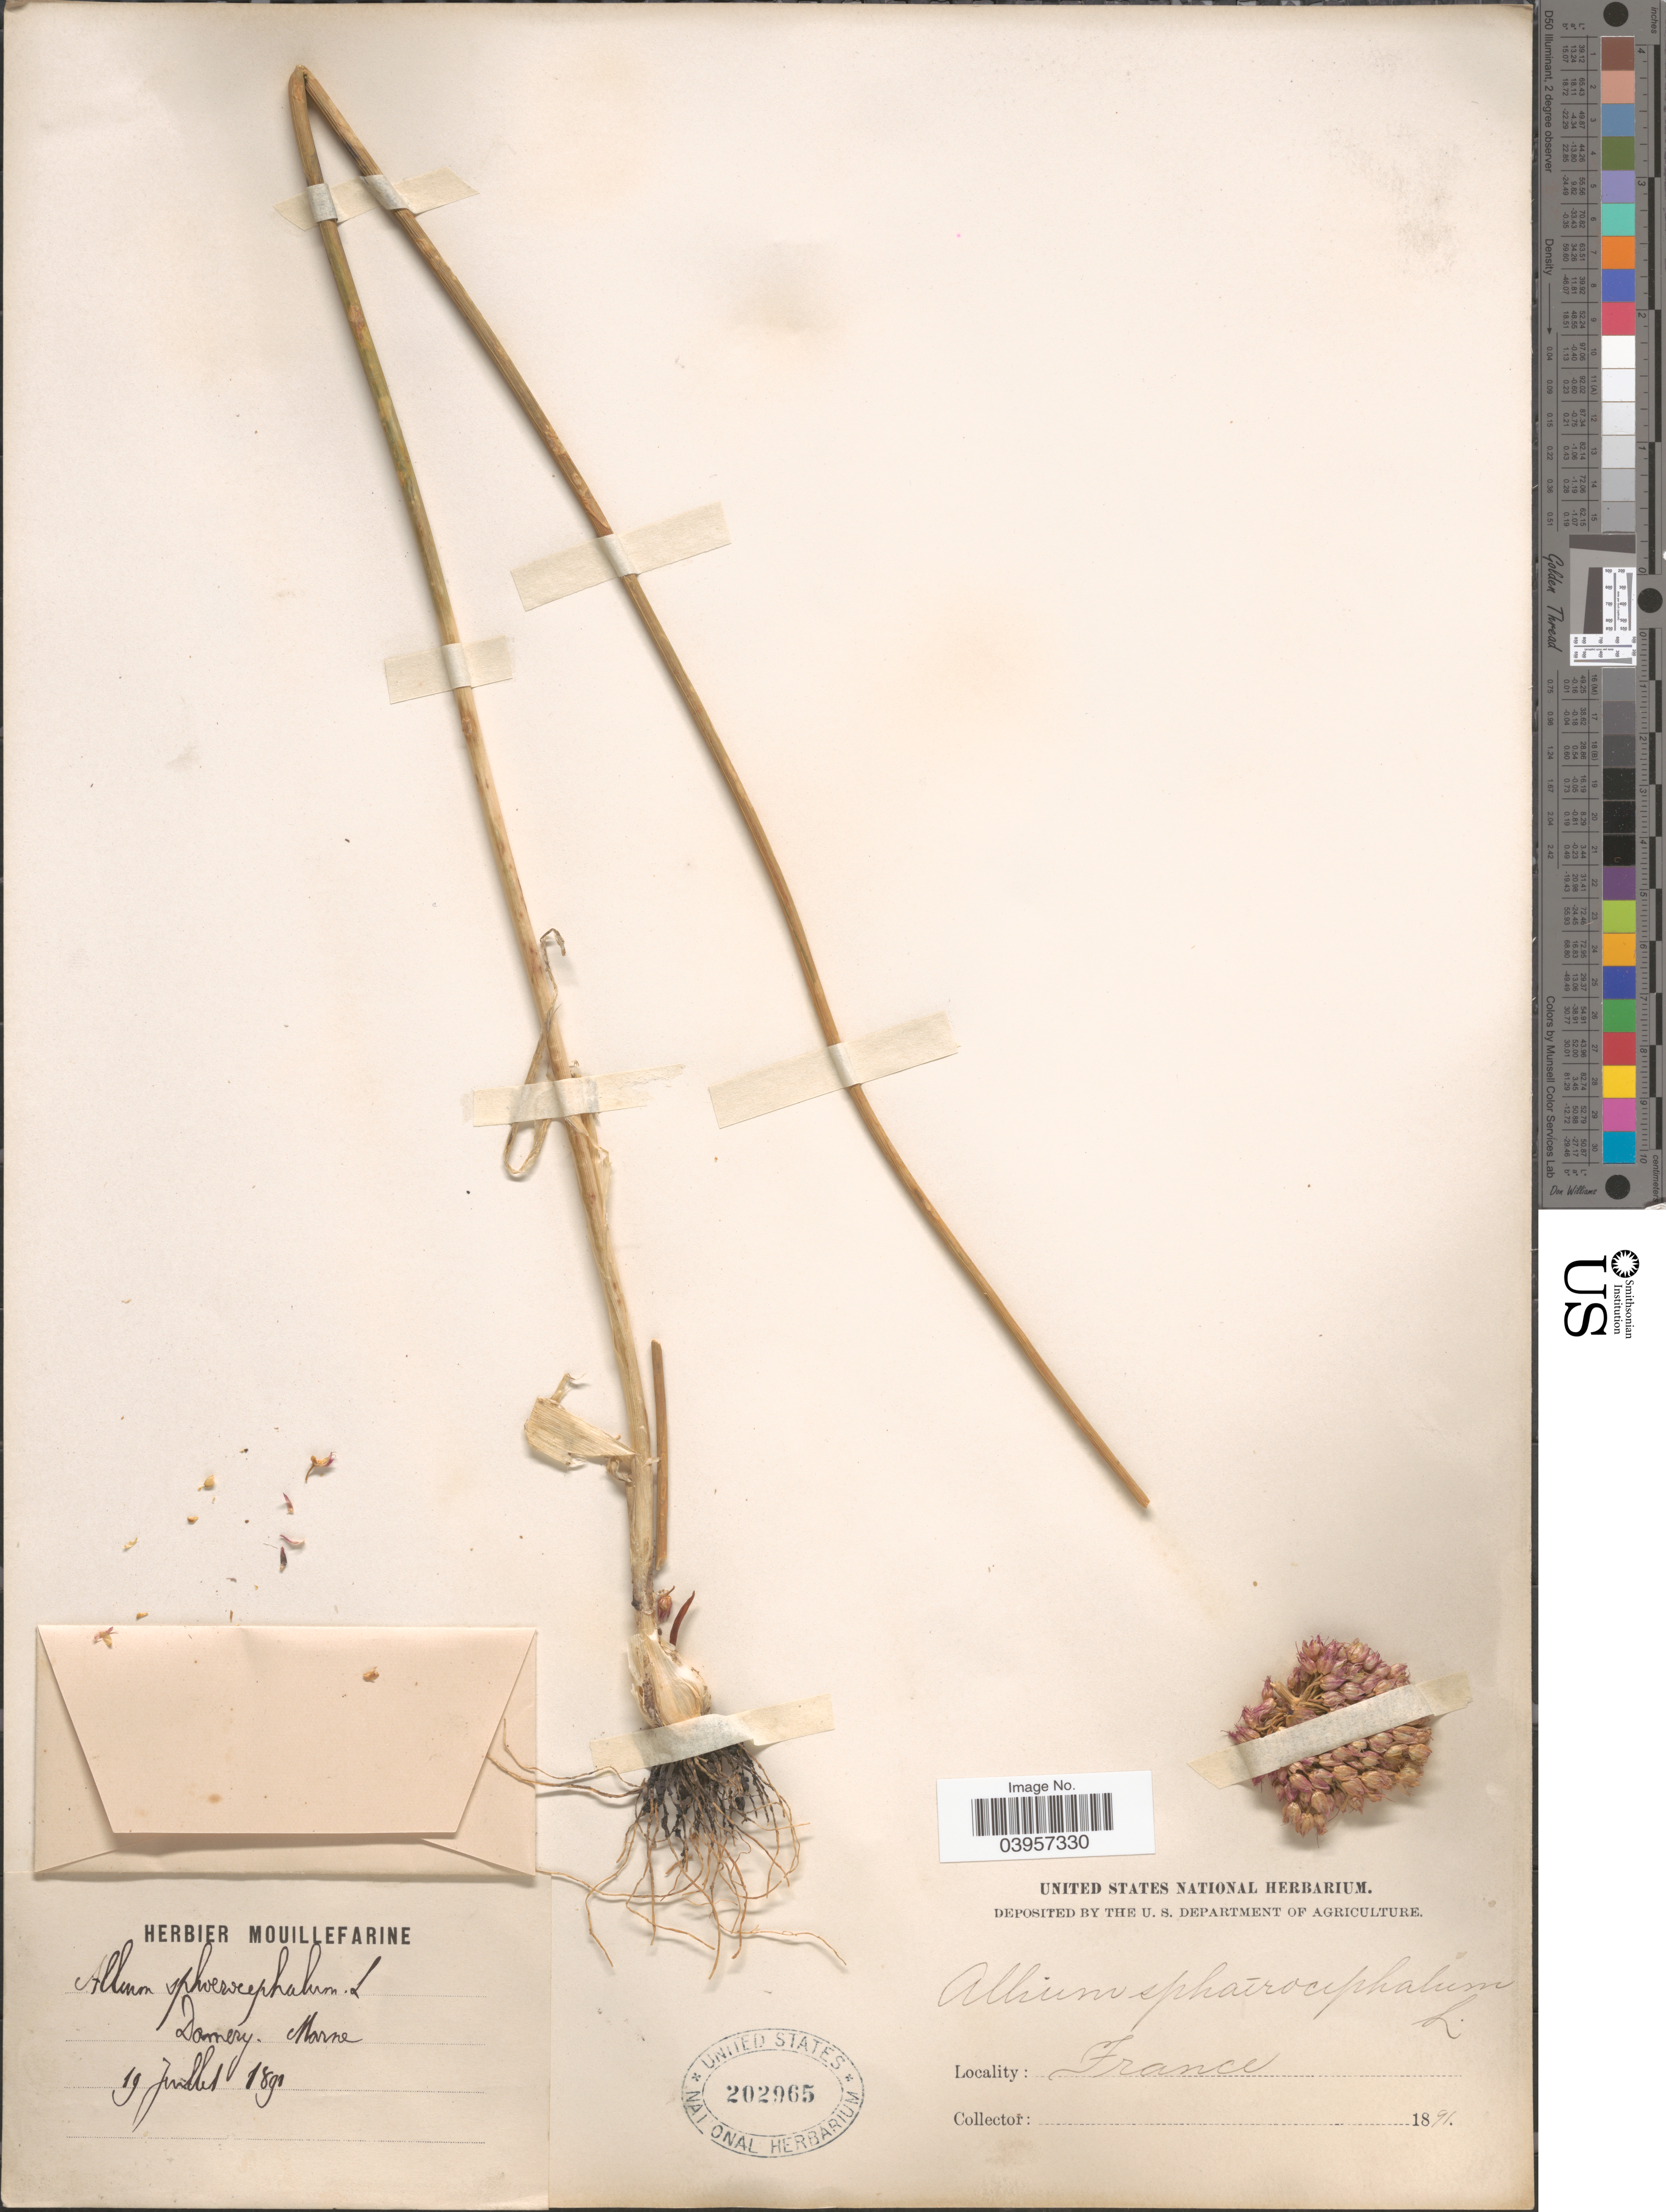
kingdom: Plantae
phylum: Tracheophyta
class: Liliopsida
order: Asparagales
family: Amaryllidaceae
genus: Allium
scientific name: Allium sphaerocephalum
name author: L.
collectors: ex herb. Mouillefarine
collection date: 1891-07-19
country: France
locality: Damery. Marne.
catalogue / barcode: US 202965